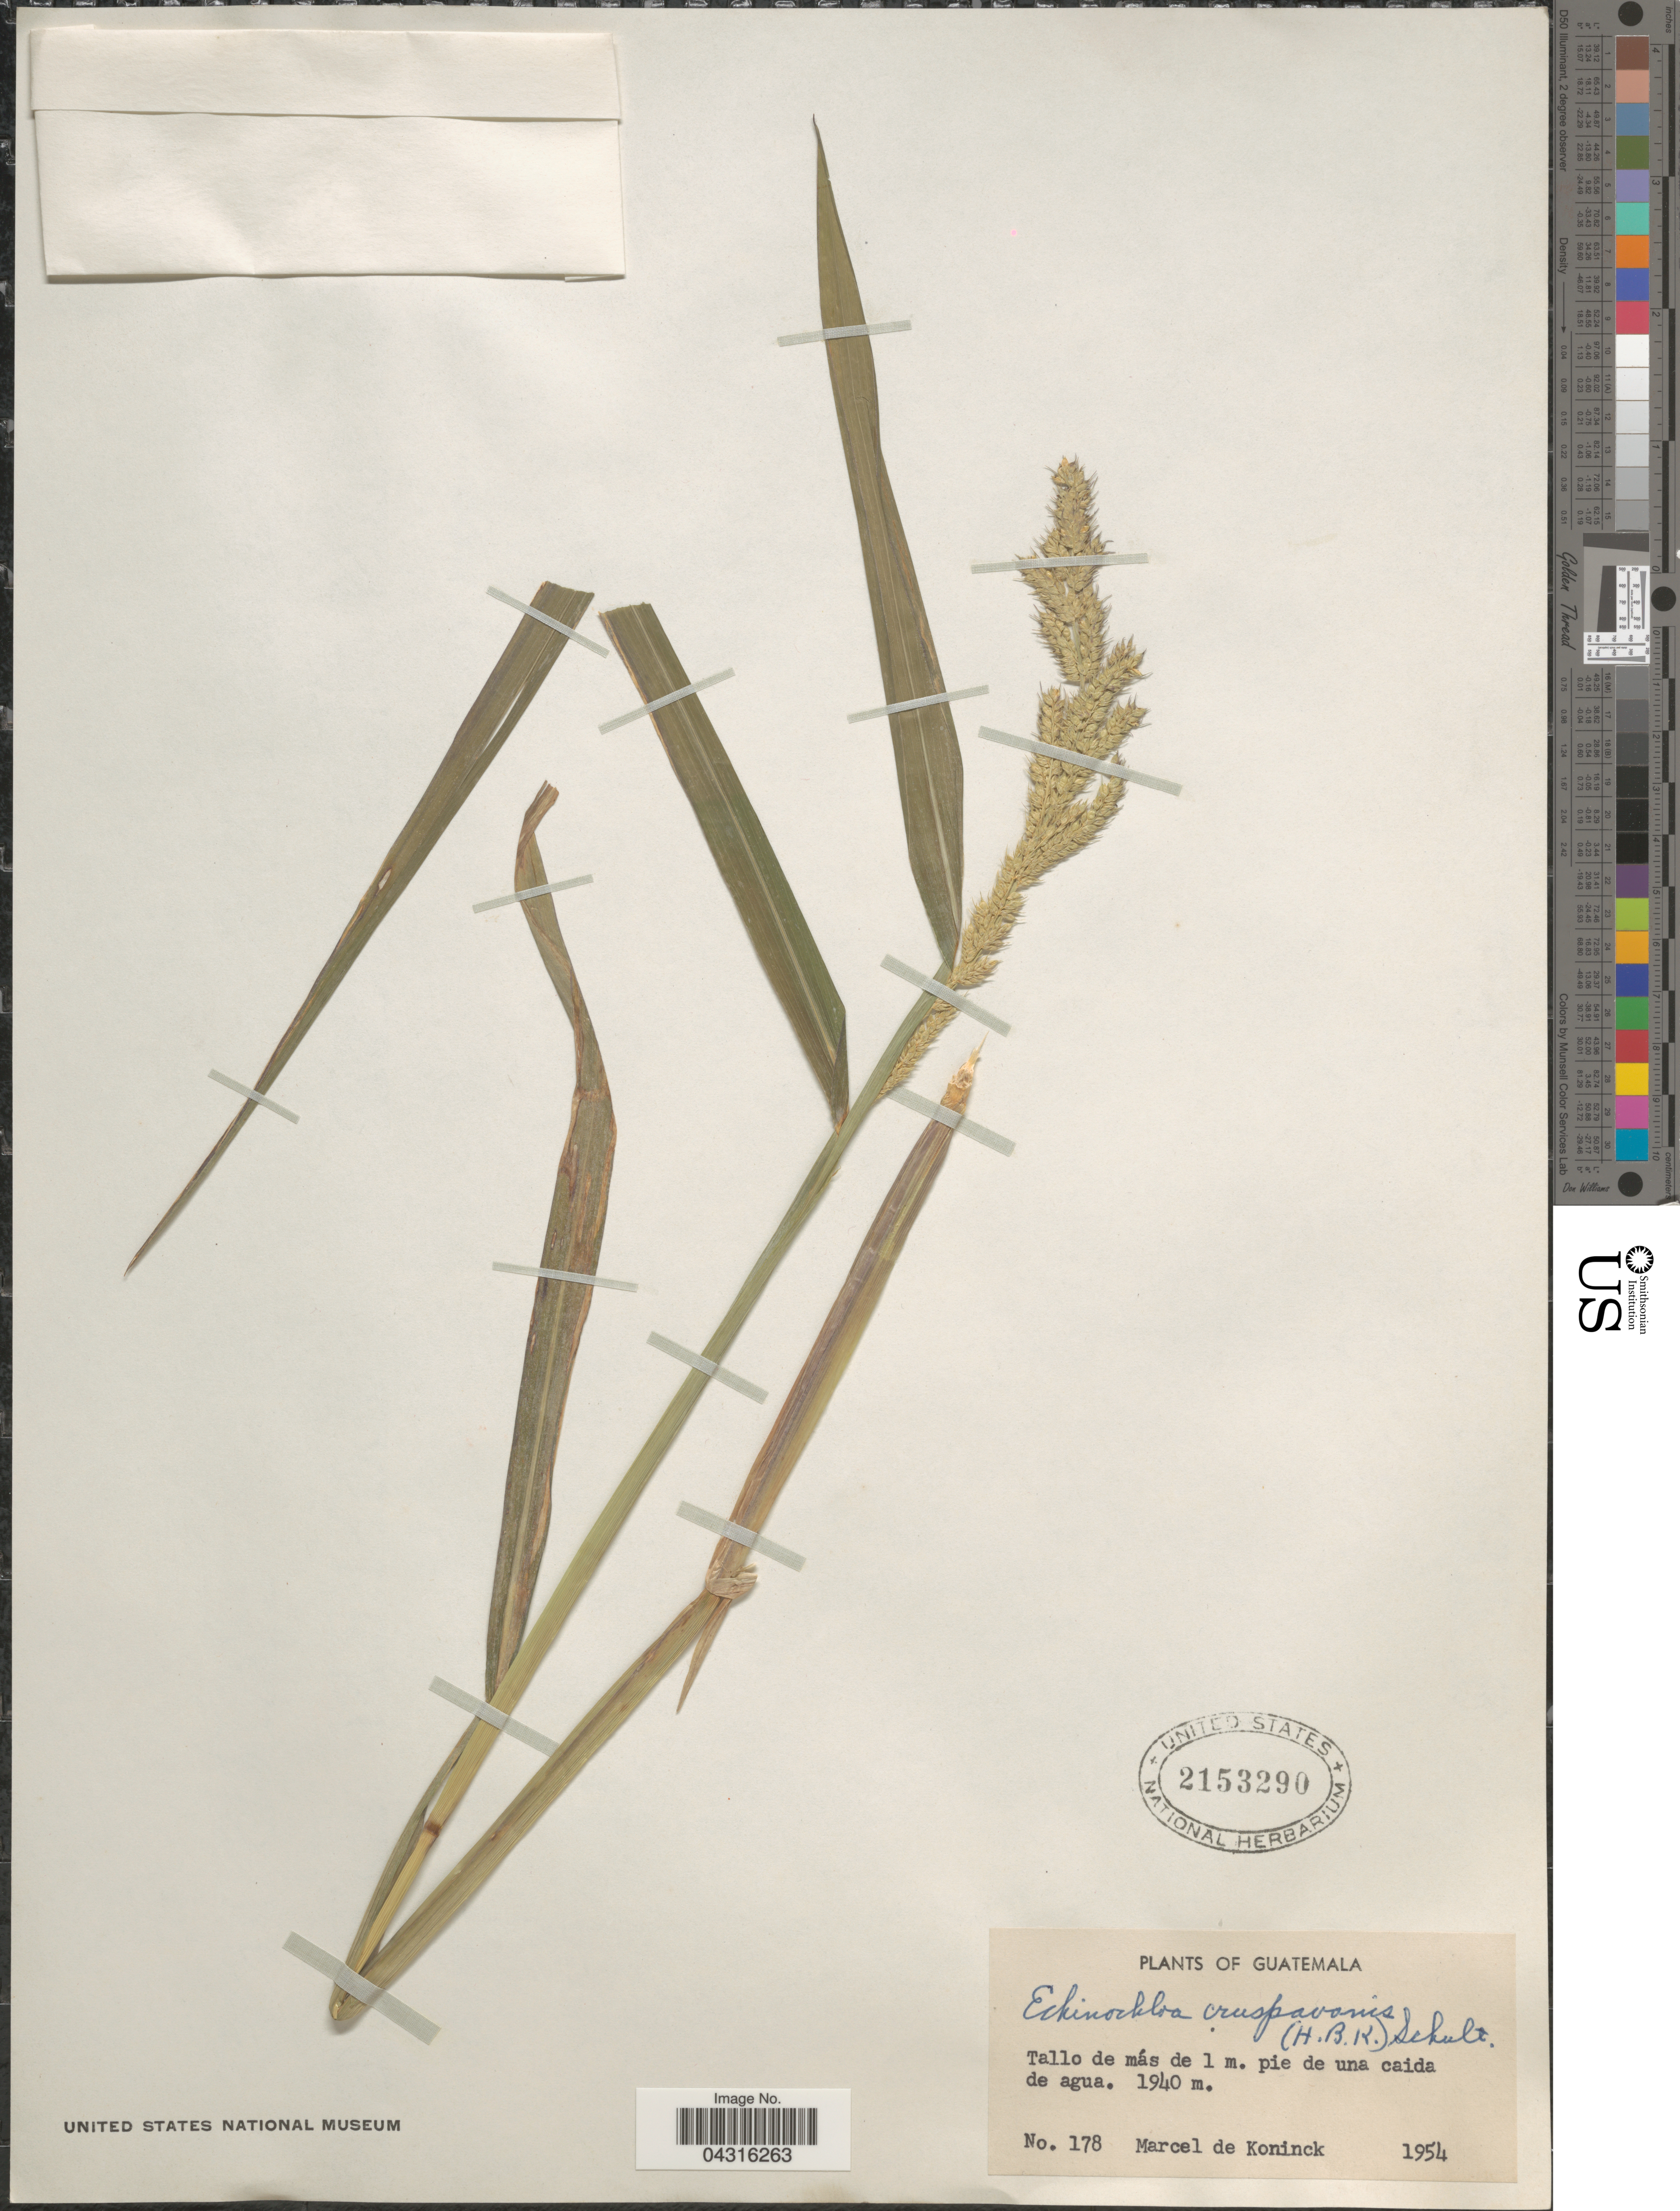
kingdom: Plantae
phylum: Tracheophyta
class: Liliopsida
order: Poales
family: Poaceae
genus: Echinochloa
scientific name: Echinochloa crus-pavonis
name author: (Kunth) Schult.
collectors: M. Koninck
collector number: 178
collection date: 1954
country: Guatemala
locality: Tallo de más de 1 m. pie de una caida de agua. [unsure placement]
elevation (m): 1940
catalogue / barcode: US 2153290